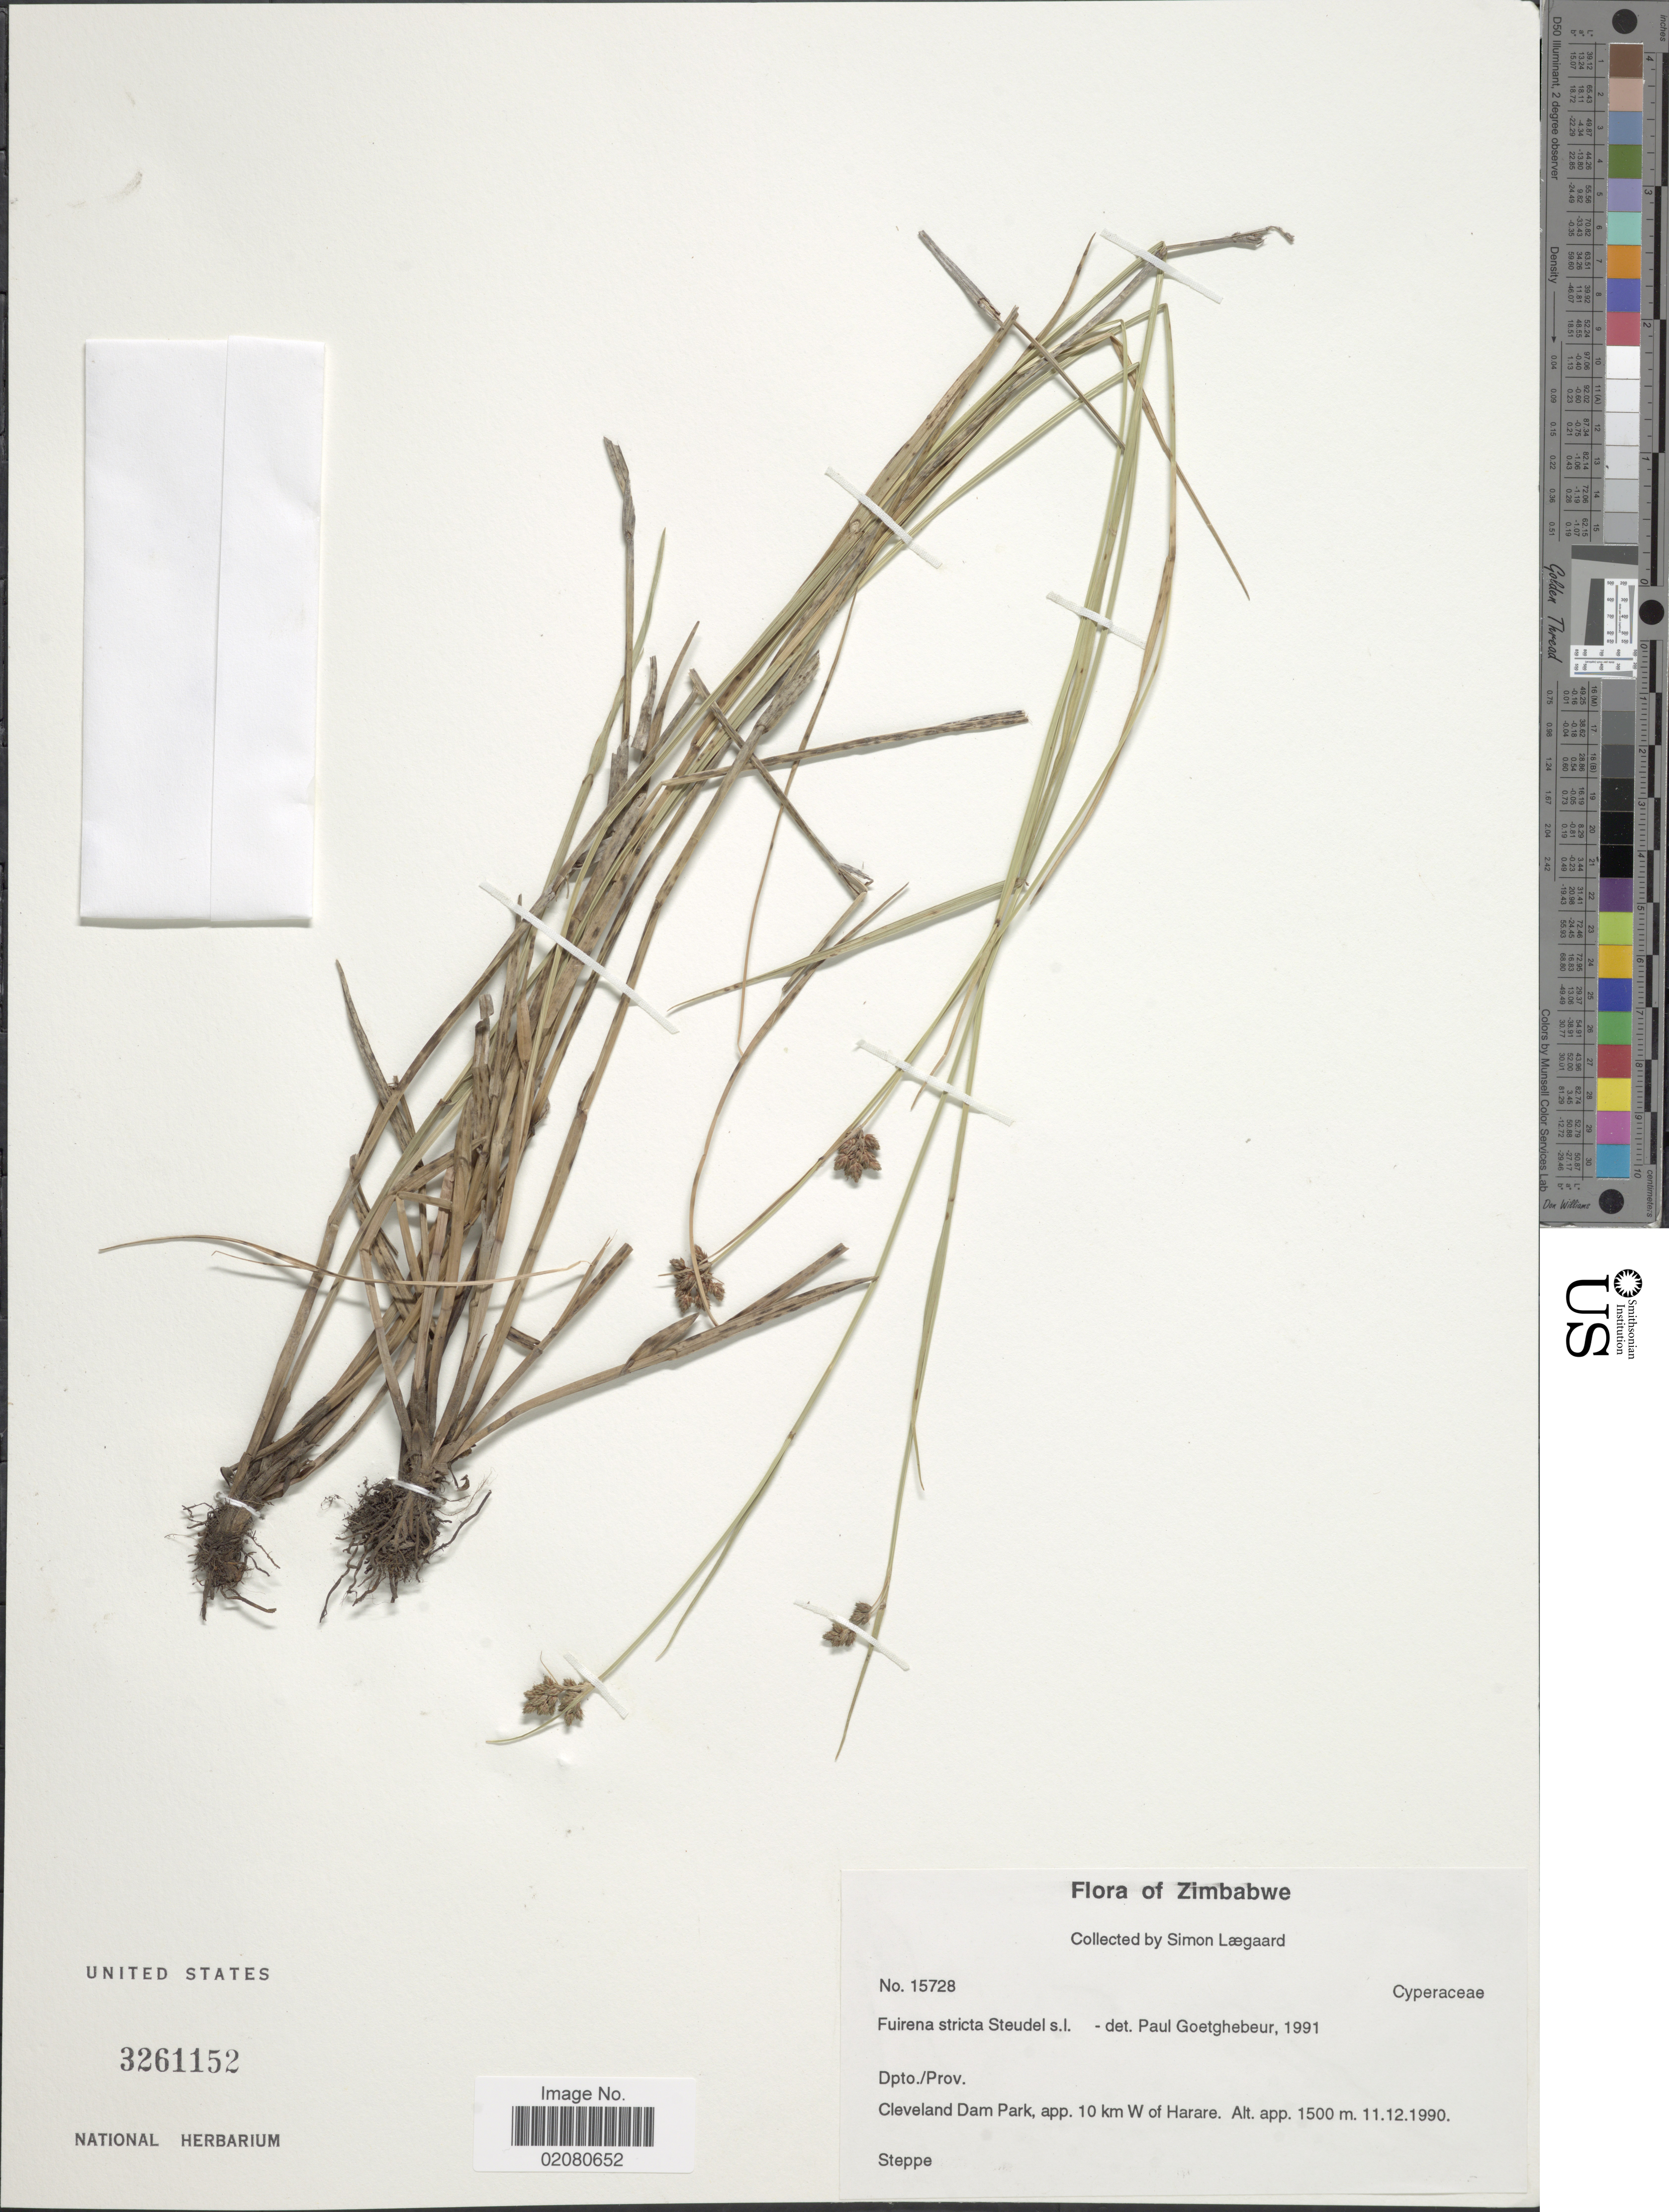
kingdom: Plantae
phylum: Tracheophyta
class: Liliopsida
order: Poales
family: Cyperaceae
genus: Fuirena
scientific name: Fuirena stricta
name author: Steud.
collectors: S. Lægaard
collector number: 15728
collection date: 1990-12-11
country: Zimbabwe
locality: Dpto./Prov. Cleveland Dam Park, app 10 km W of Harare.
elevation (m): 1500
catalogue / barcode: US 3261152